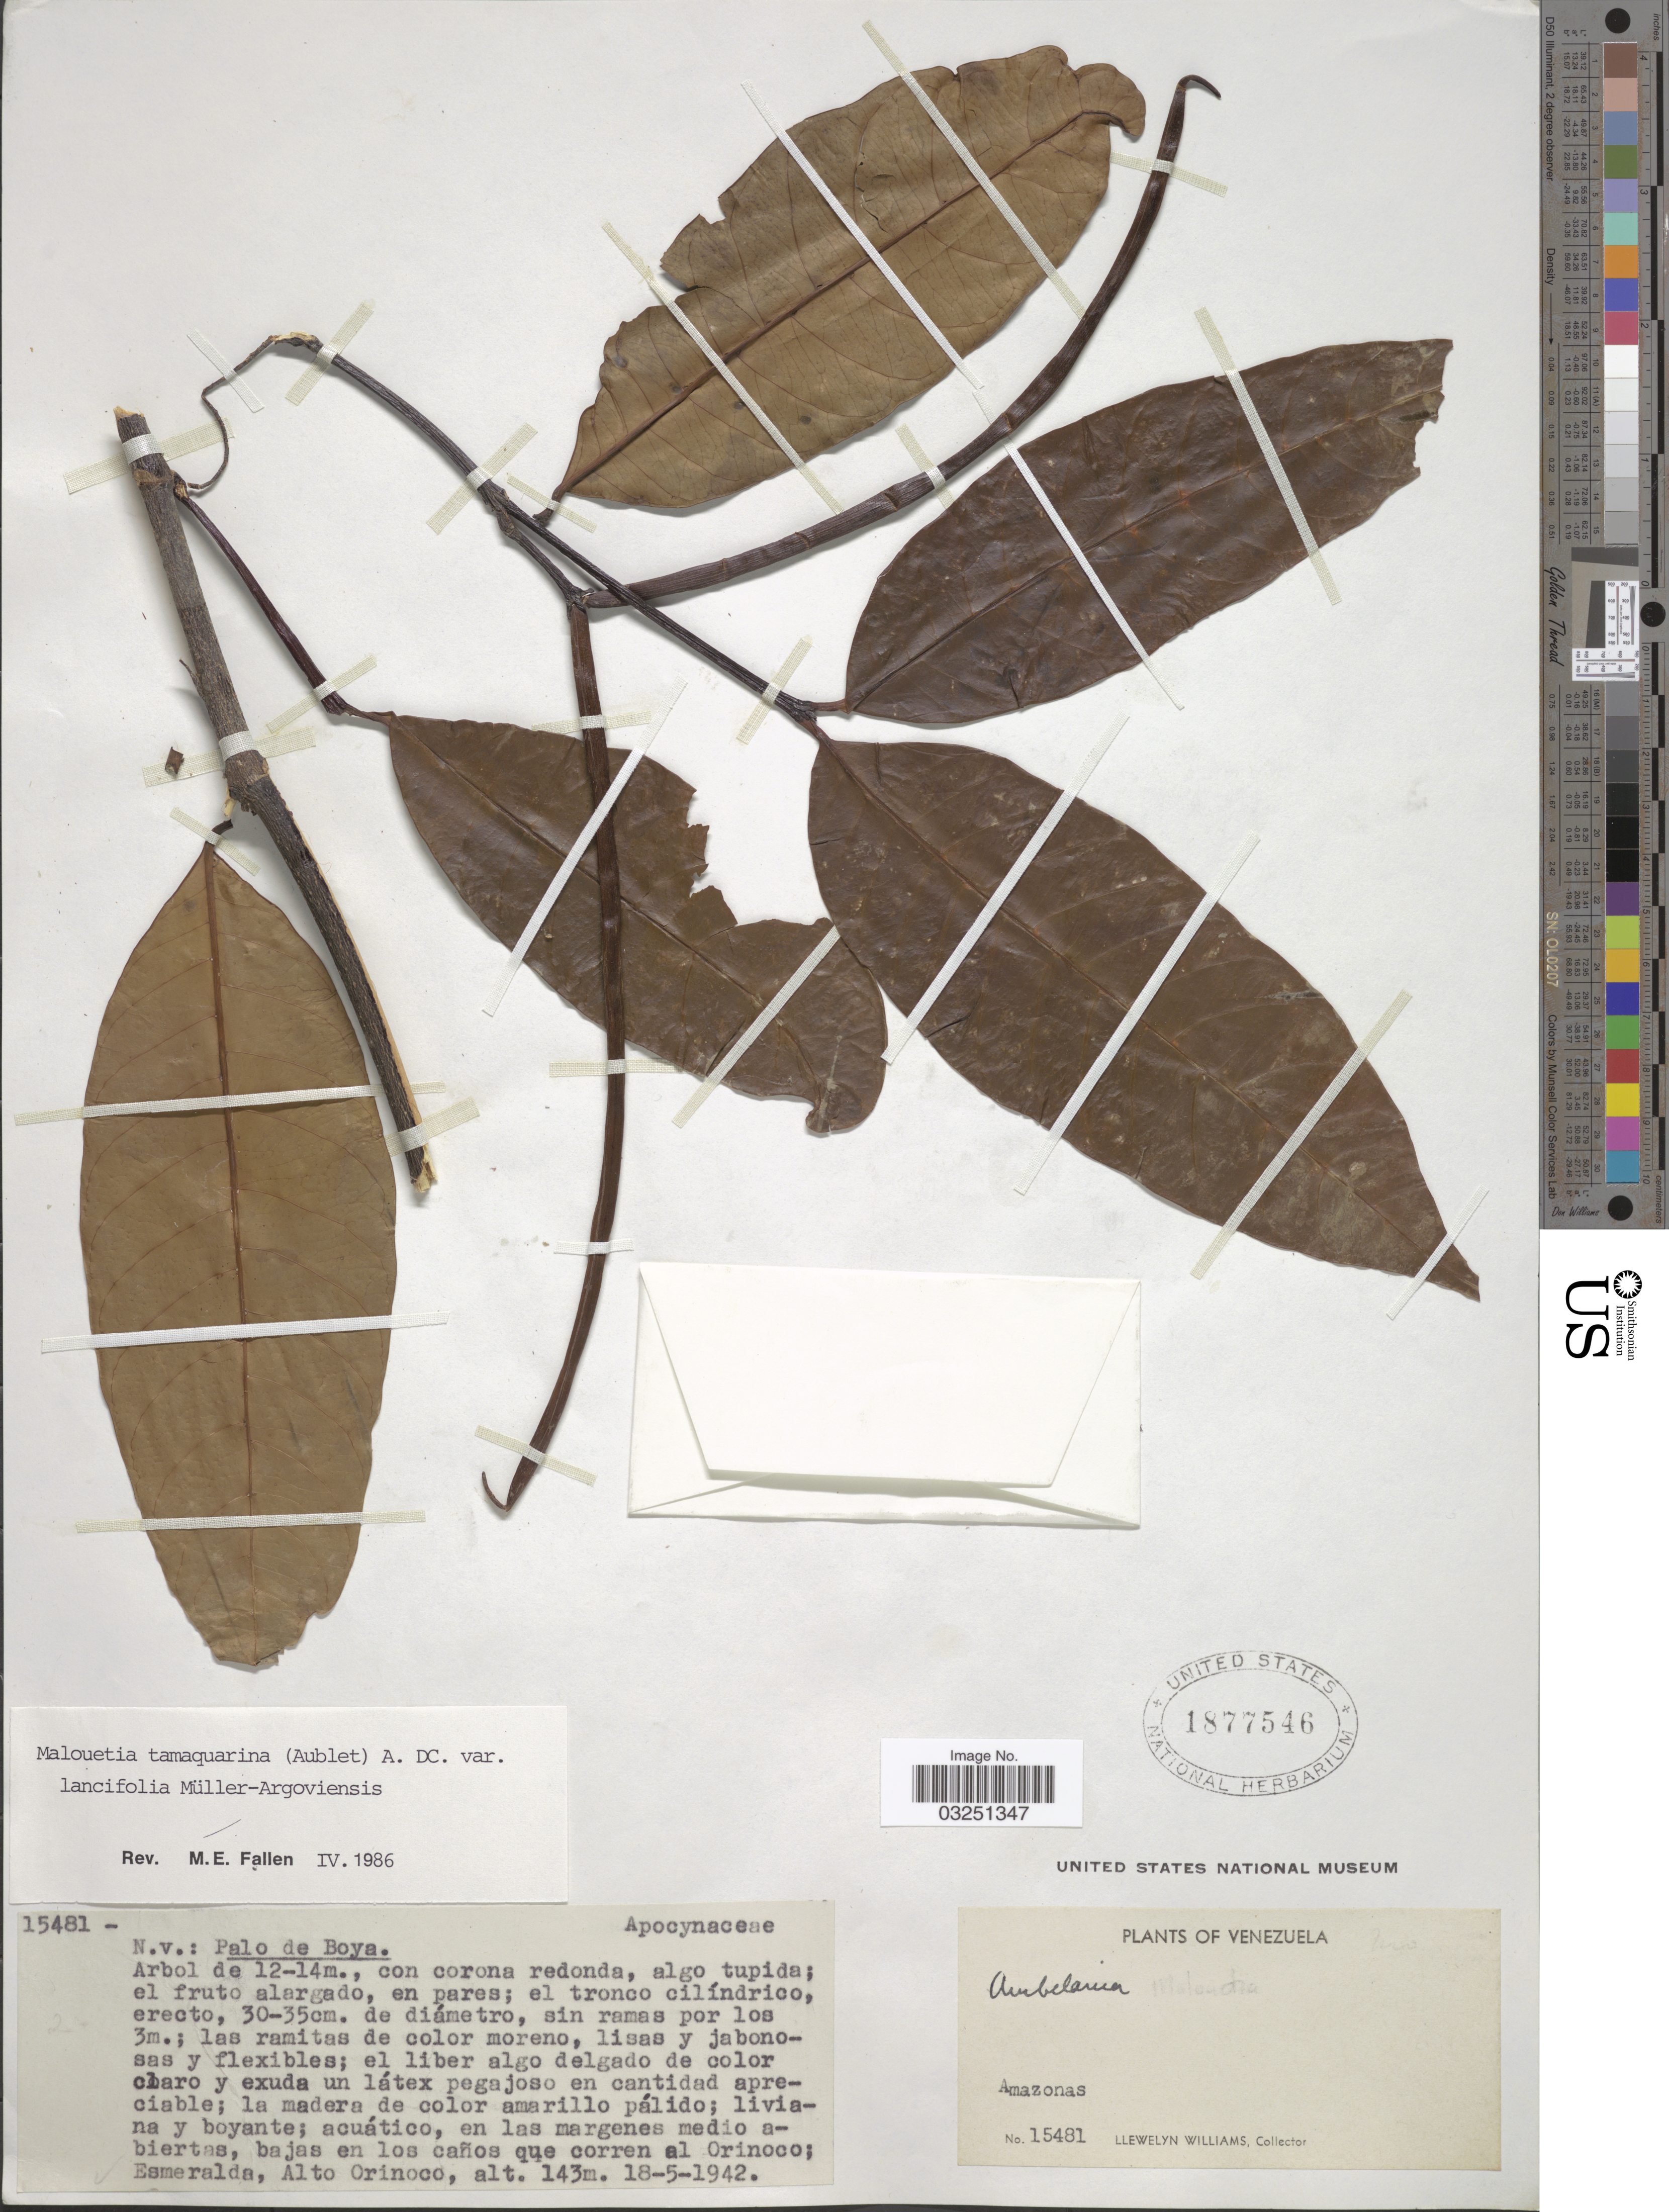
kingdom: Plantae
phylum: Tracheophyta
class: Magnoliopsida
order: Gentianales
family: Apocynaceae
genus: Malouetia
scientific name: Malouetia tamaquarina var. lancifolia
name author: Müll. Arg.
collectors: Ll. Williams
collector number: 15481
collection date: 1942-05-18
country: Venezuela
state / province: Amazonas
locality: Bajas en los caños que corren al Orinoco; Esmeralda, Alto Orinoco.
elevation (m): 143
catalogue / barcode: US 1877546